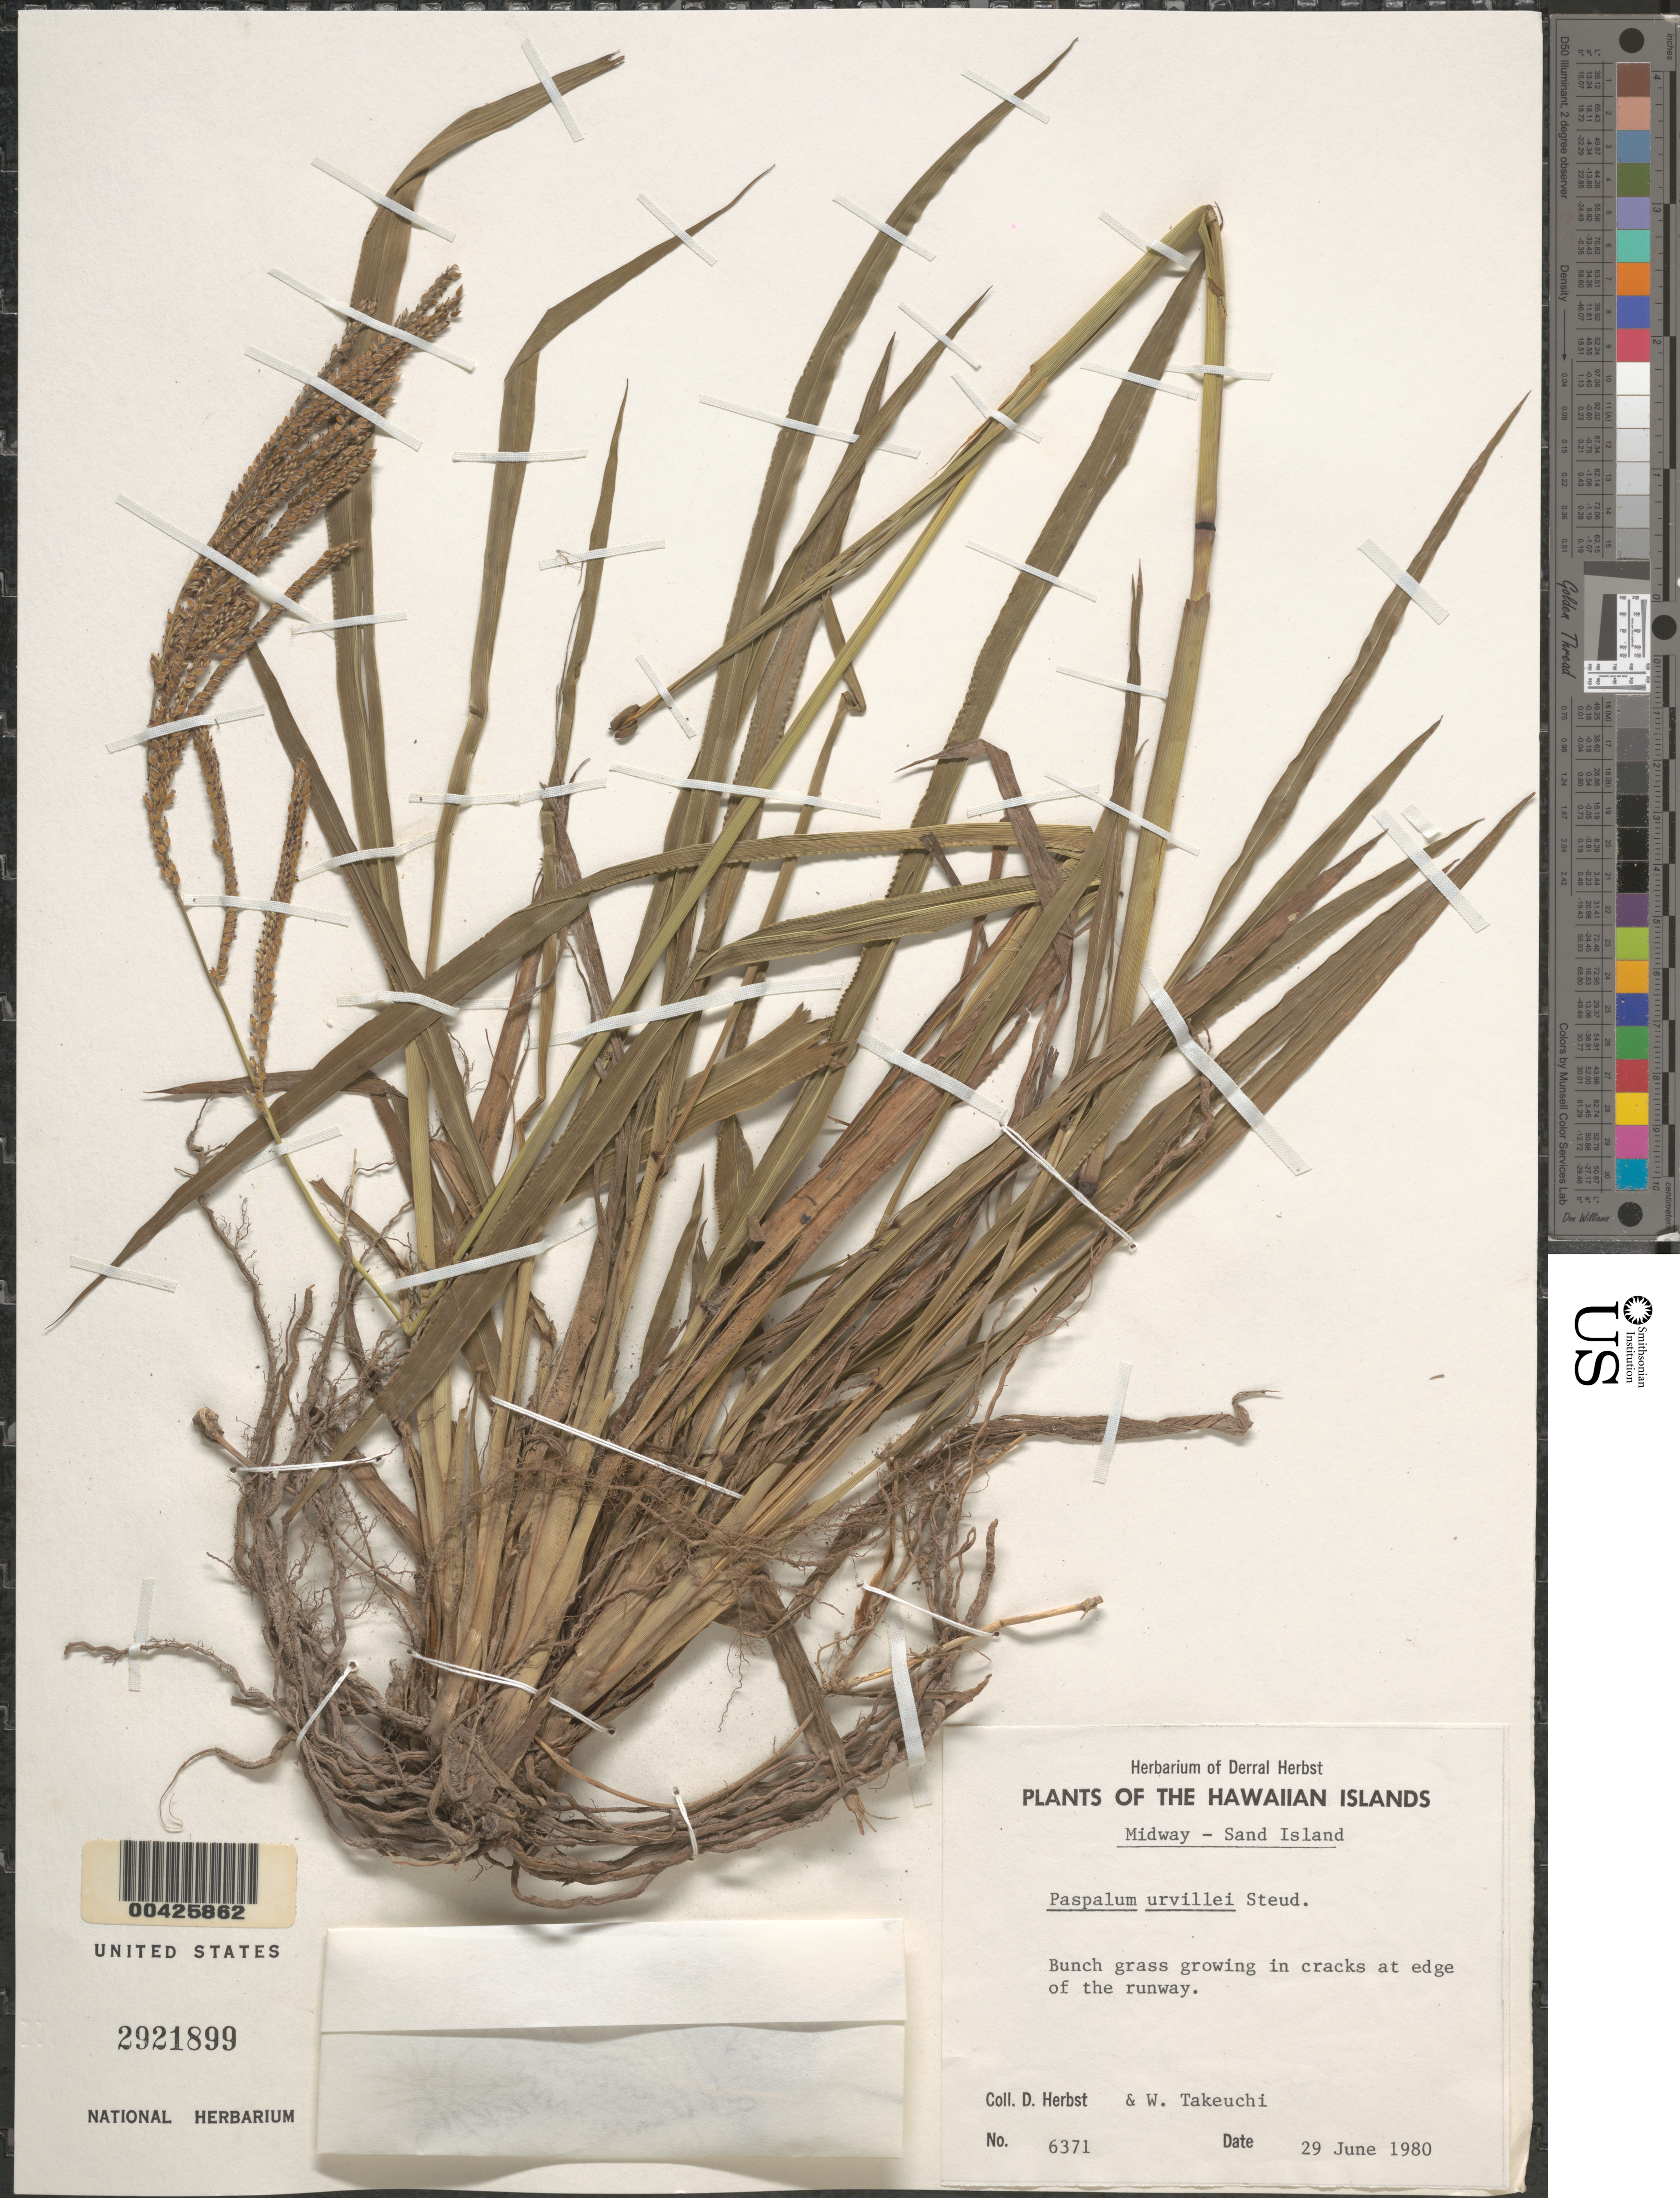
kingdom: Plantae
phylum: Tracheophyta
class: Liliopsida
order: Poales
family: Poaceae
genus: Paspalum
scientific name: Paspalum urvillei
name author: Steud.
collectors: D. R. Herbst & W. N. Takeuchi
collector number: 6371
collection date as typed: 29 Jun 1980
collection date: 1980-06-29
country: U.S. Administered Pacific Islands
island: Midway Atoll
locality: Midway, Sand Islet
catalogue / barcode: US 2921899